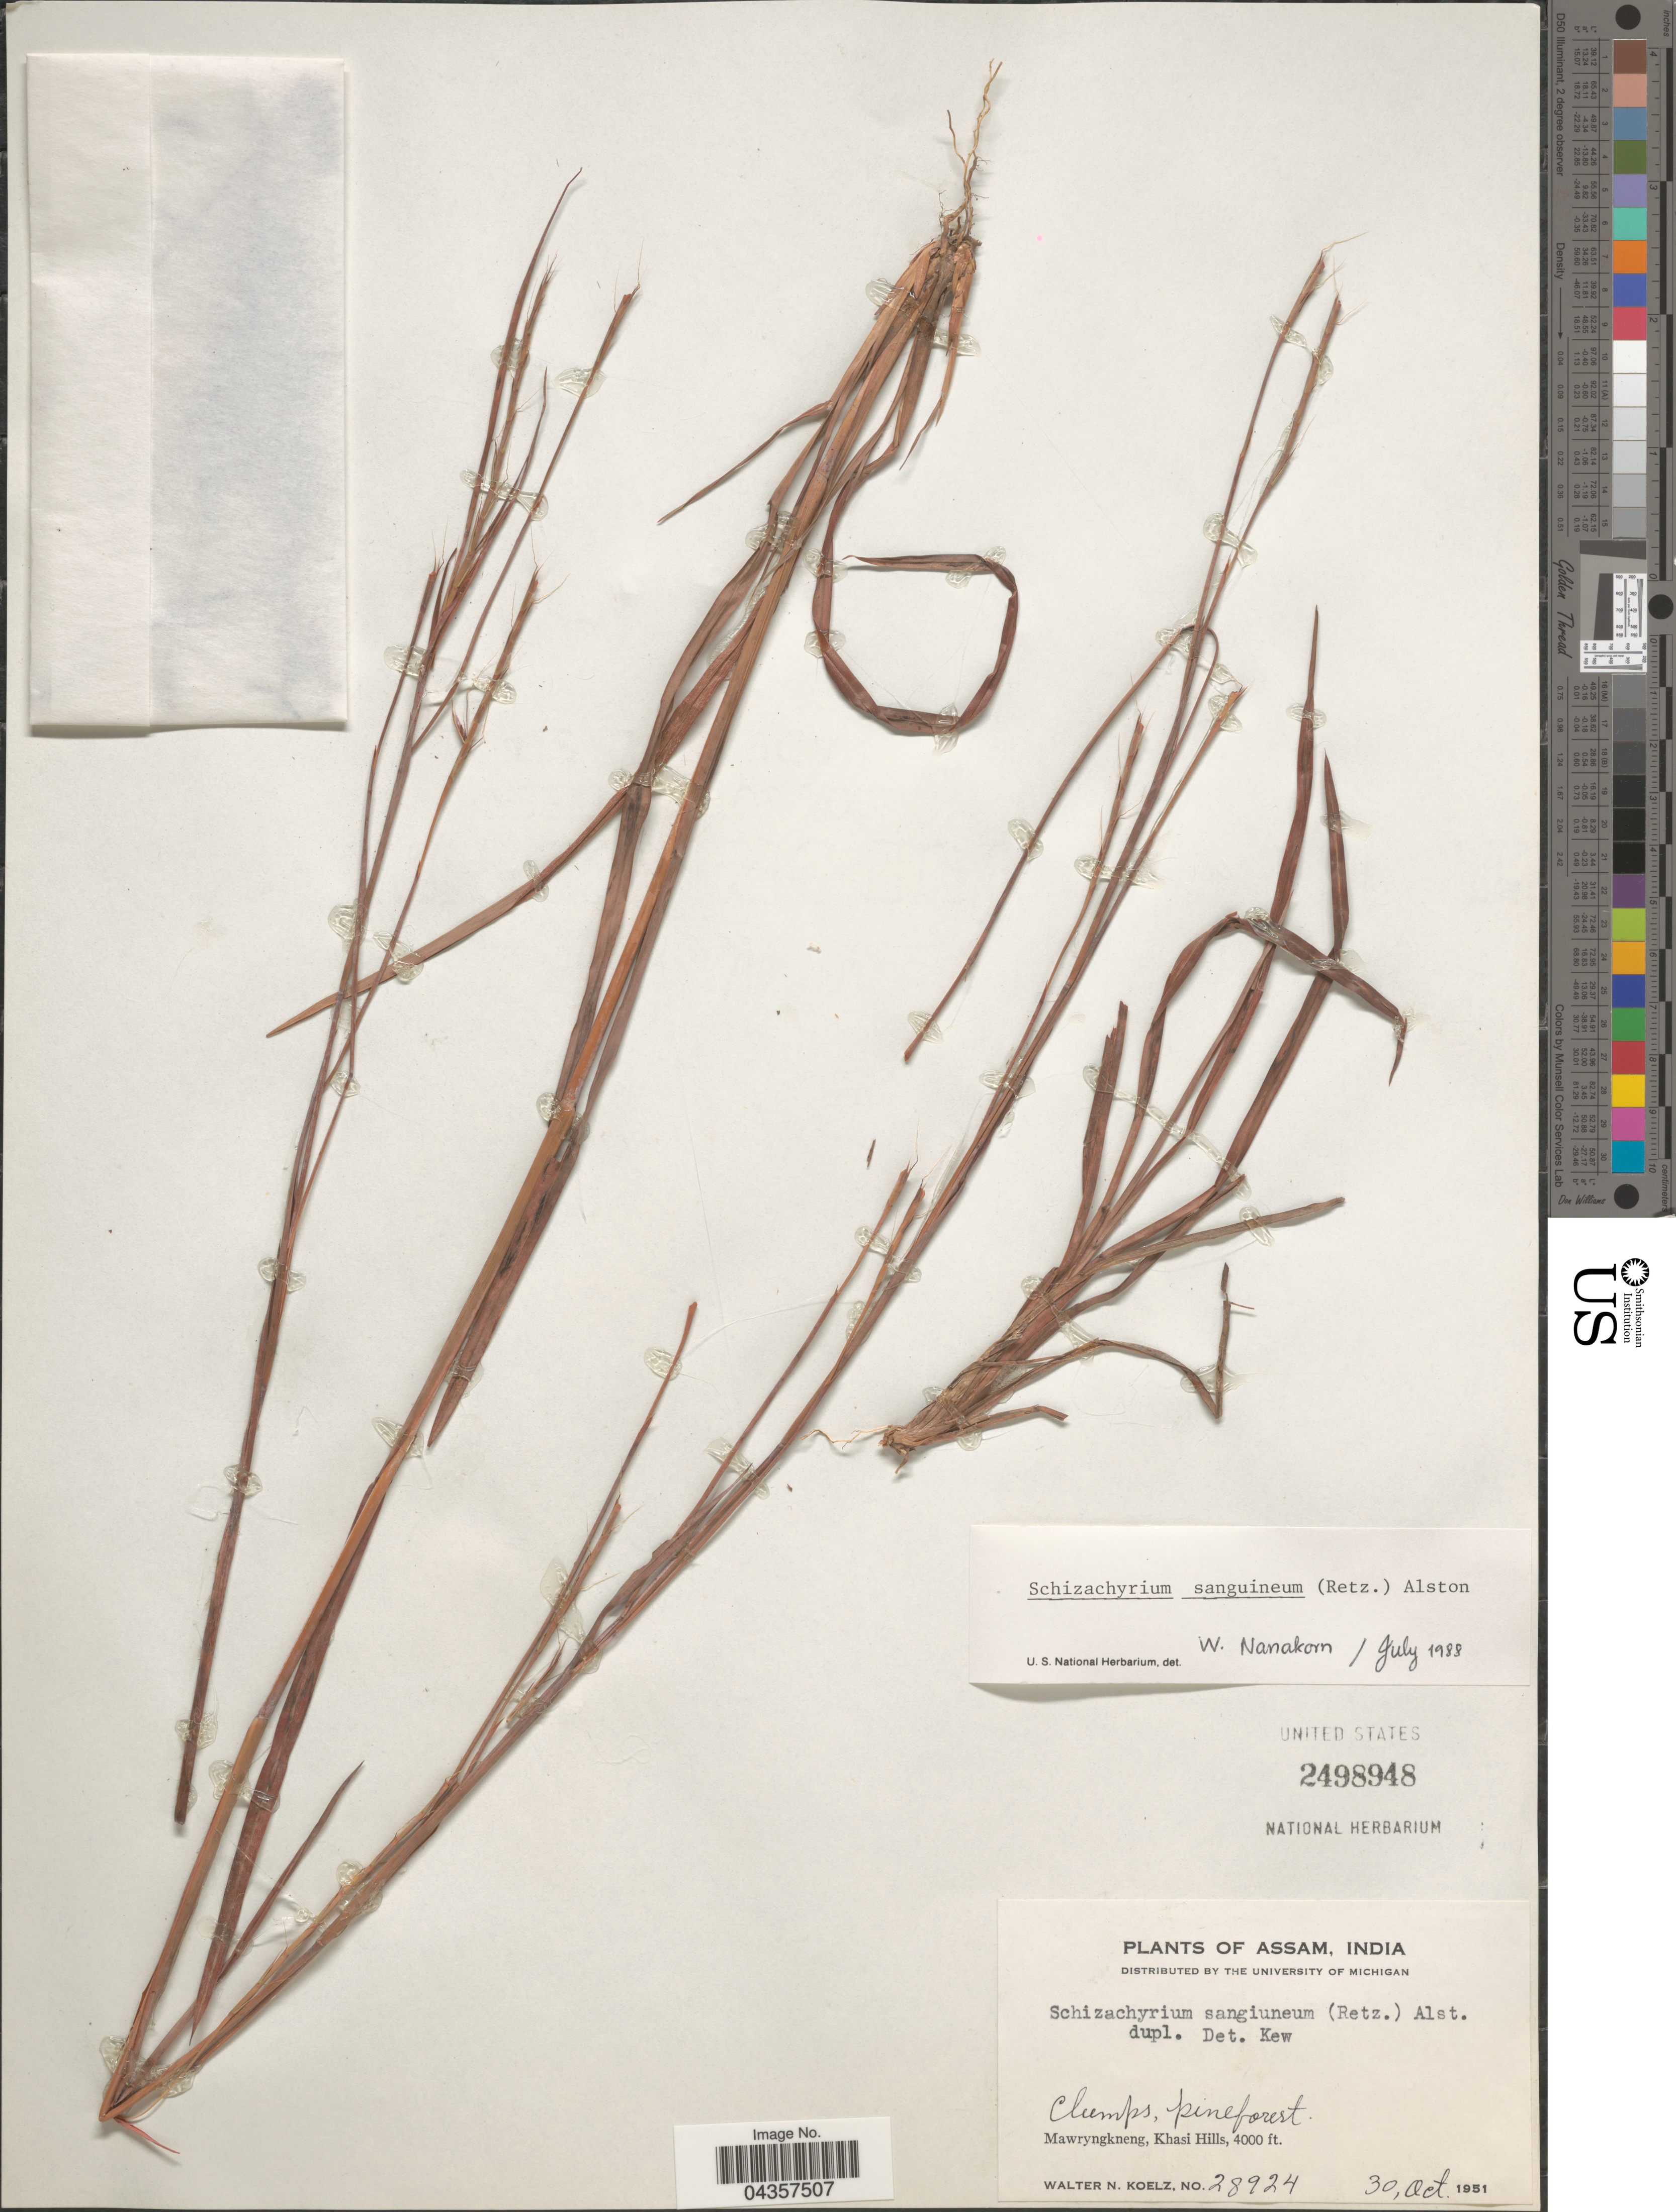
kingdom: Plantae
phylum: Tracheophyta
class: Liliopsida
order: Poales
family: Poaceae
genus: Schizachyrium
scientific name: Schizachyrium sanguineum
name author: (Retz.) Alston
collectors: W. N. Koelz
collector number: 28924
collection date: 1951-10-30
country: India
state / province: Meghalaya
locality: Mawrynkneng, Khasi Hills.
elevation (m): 1219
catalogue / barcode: US 2498948